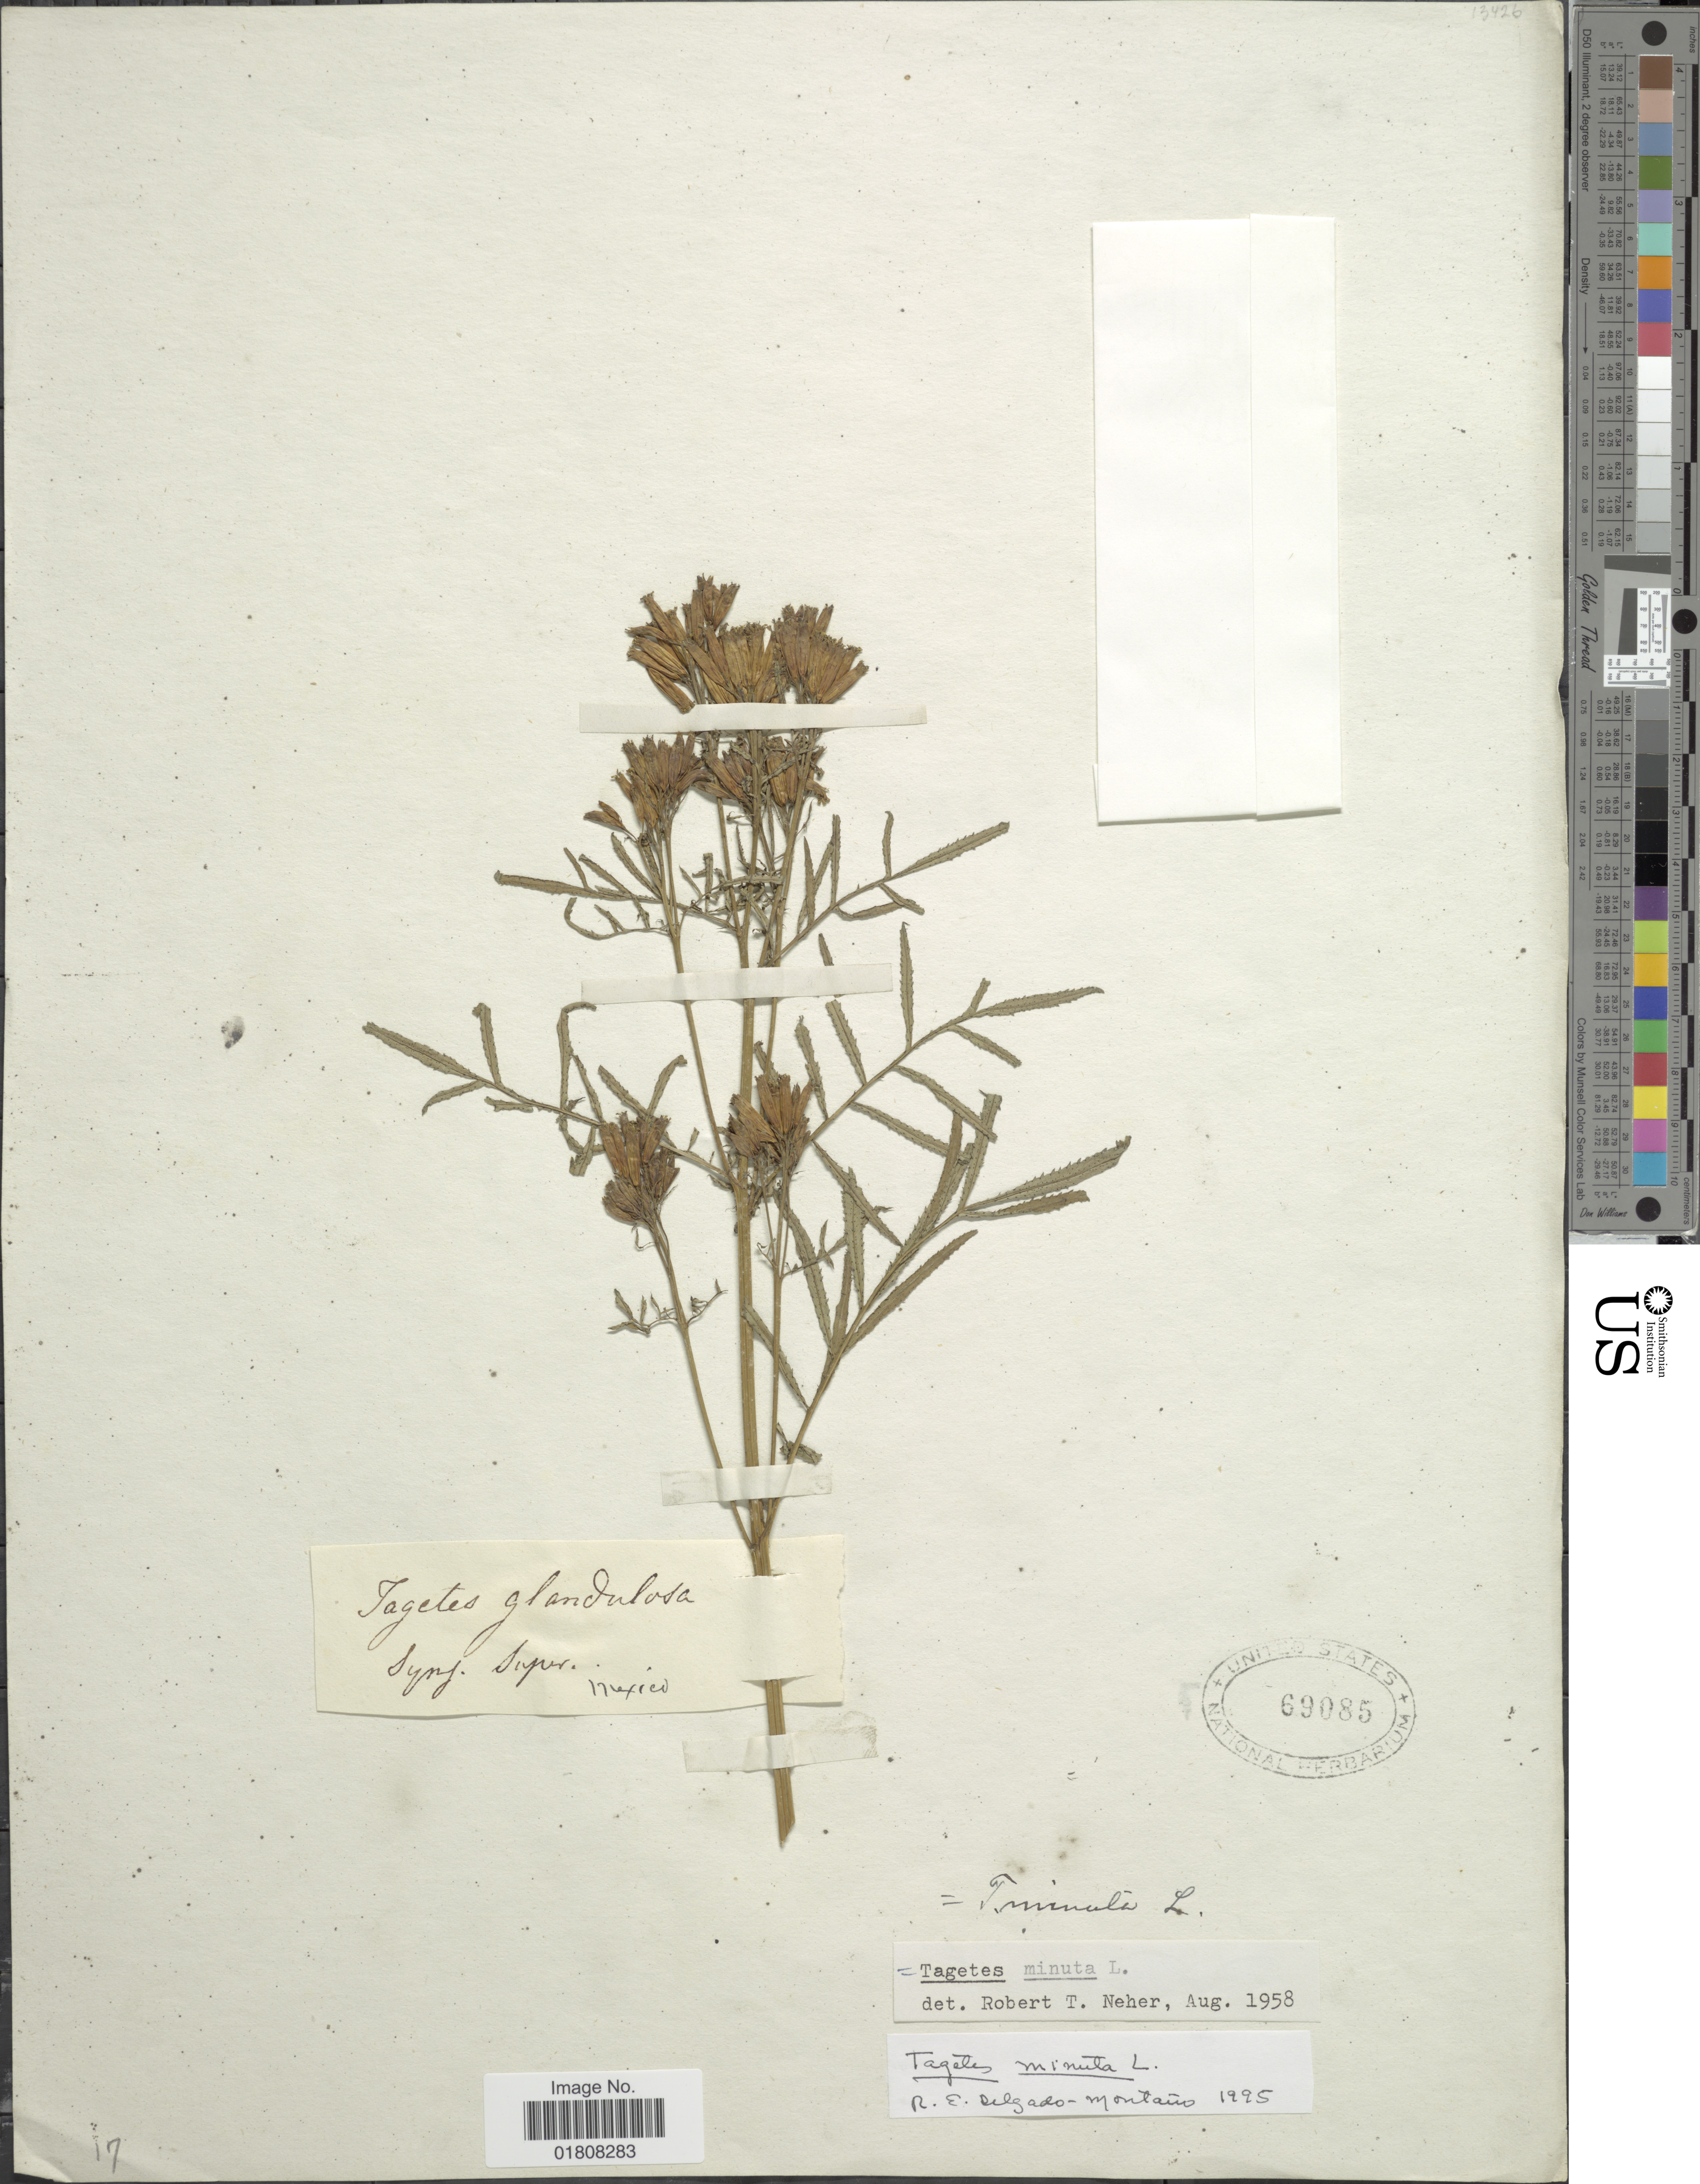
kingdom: Plantae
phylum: Tracheophyta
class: Magnoliopsida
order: Asterales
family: Asteraceae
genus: Tagetes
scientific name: Tagetes minuta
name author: L.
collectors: R. E. Delgado-Montano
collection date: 1995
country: Mexico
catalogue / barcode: US 69085